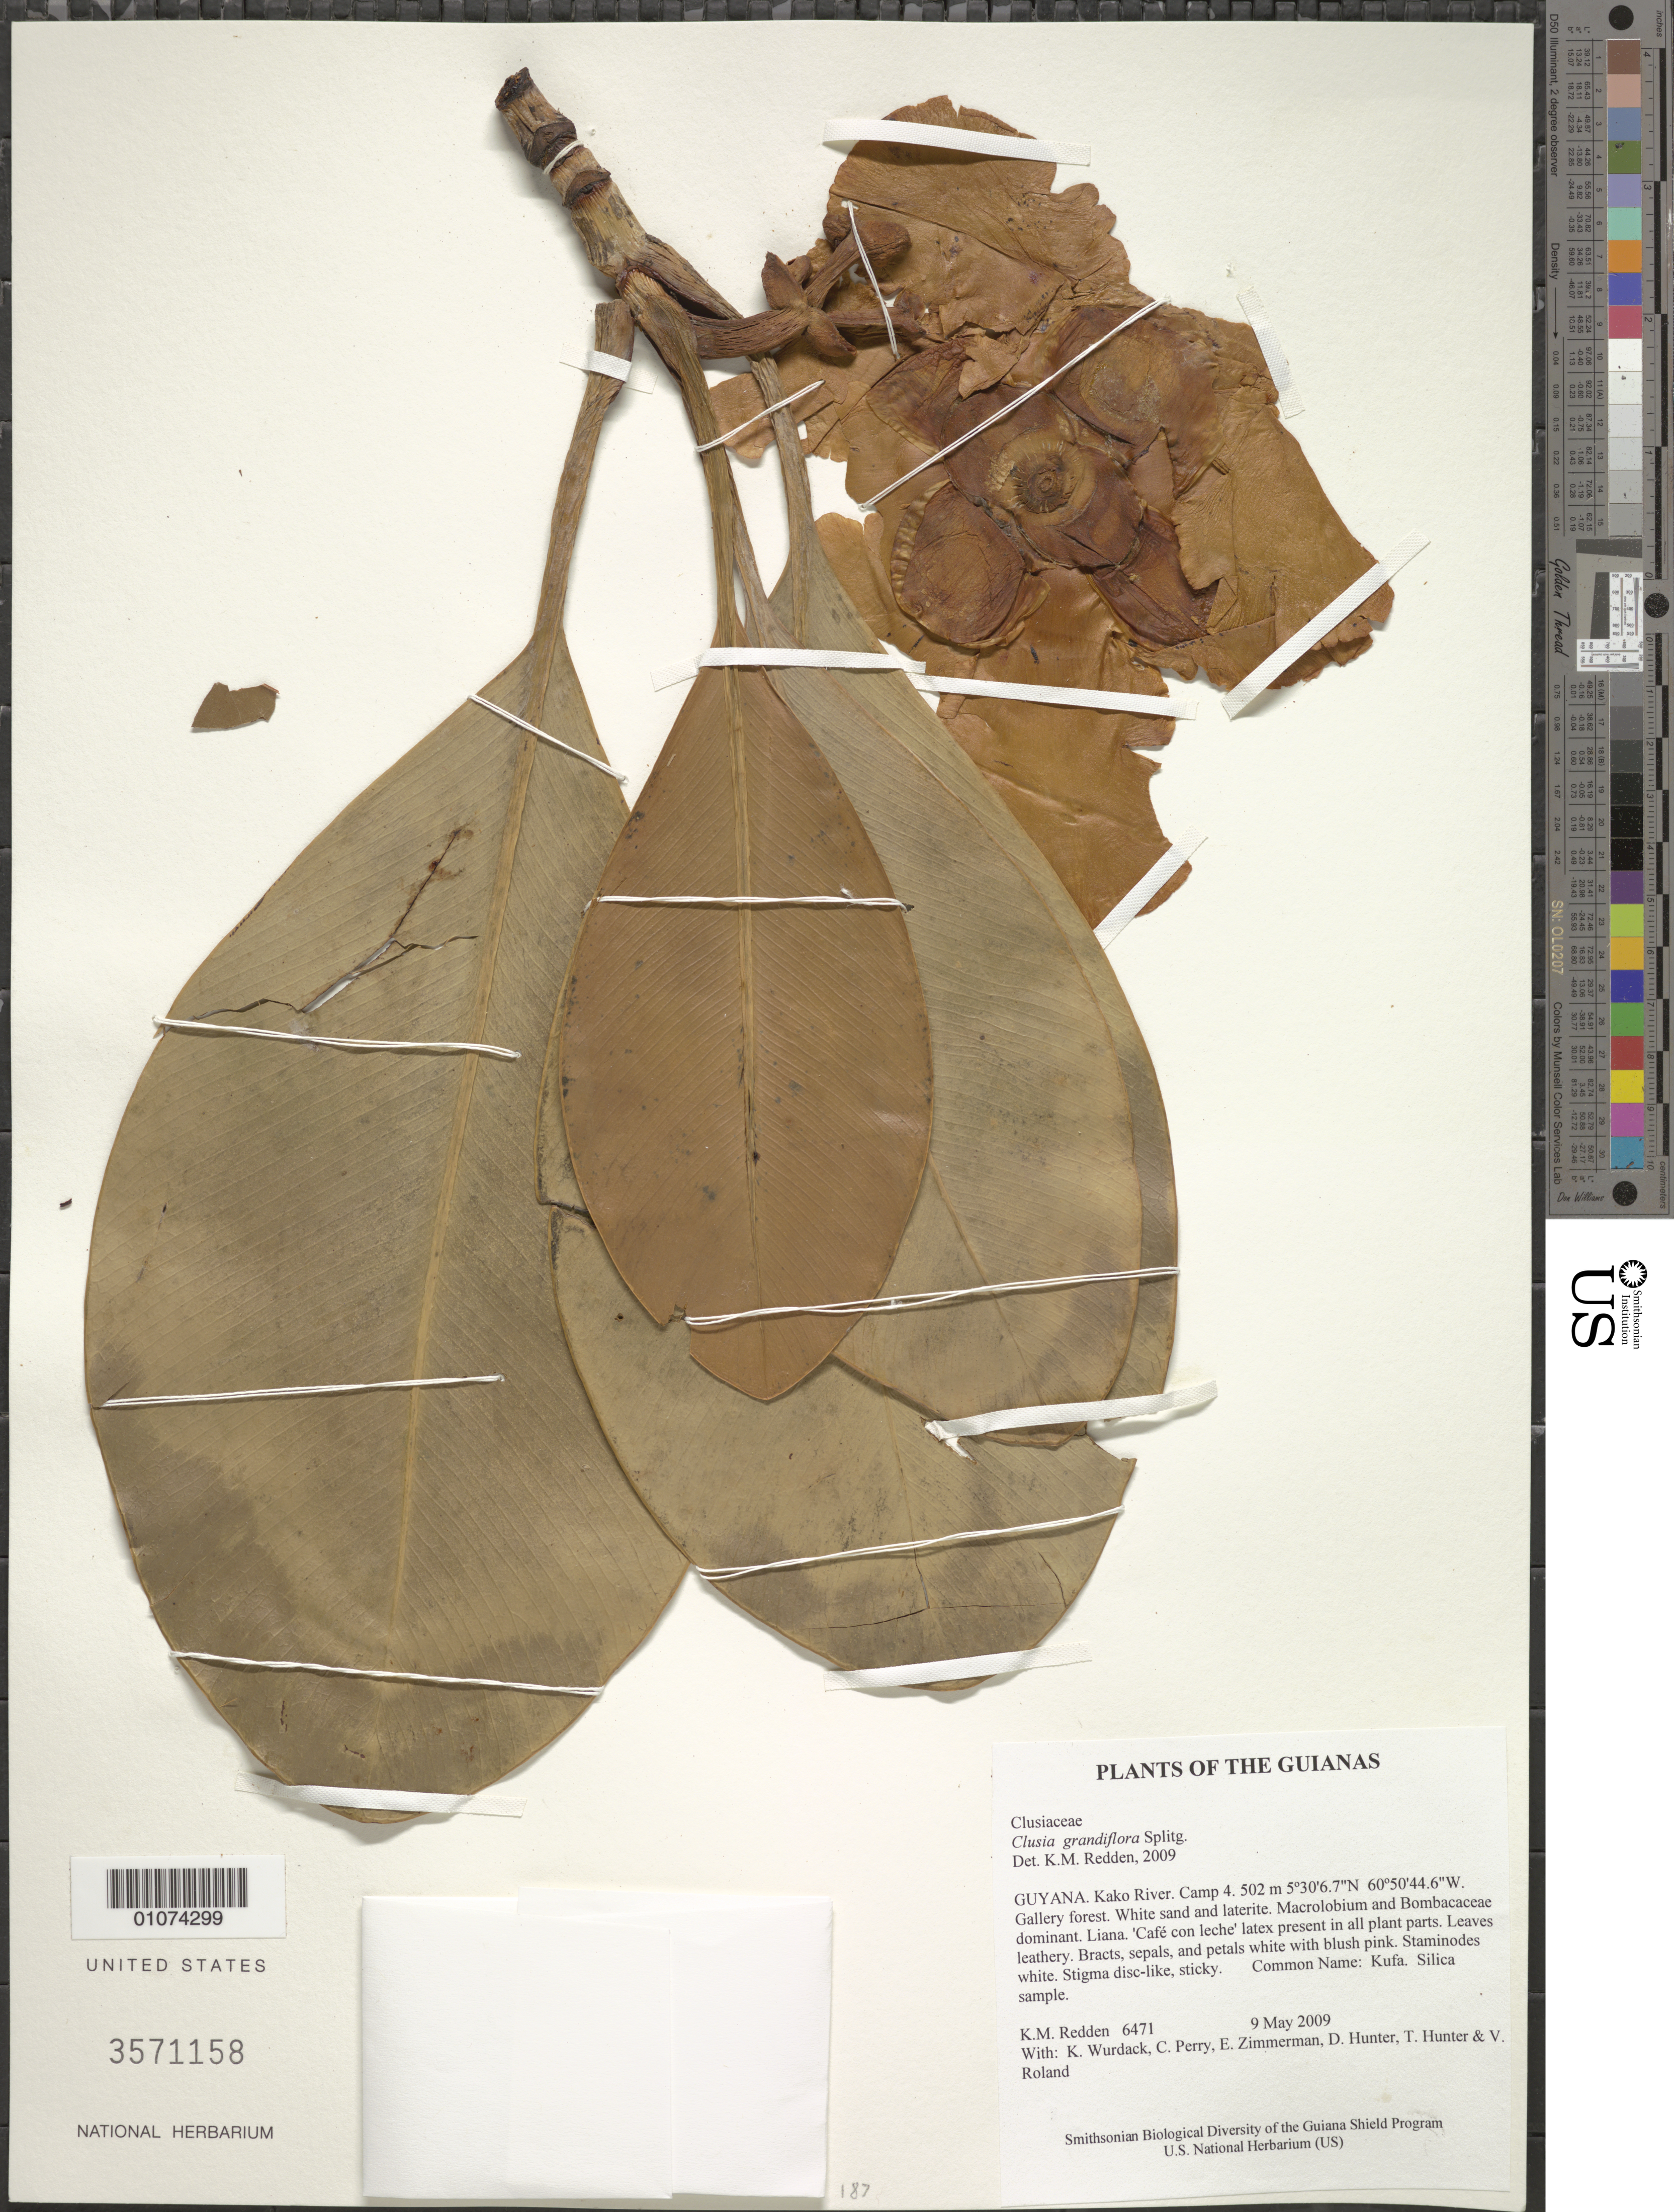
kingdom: Plantae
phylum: Tracheophyta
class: Magnoliopsida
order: Malpighiales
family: Clusiaceae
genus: Clusia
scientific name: Clusia grandiflora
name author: Splitg.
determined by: Redden, K. M.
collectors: K. M. Redden, K. Wurdack, C. Perry, E. Zimmerman, D. Hunter, T. Hunter & V. Roland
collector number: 6471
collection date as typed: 9 May 2009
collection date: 2009-05-09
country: Guyana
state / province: Cuyuni-Mazaruni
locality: Kako River. Camp 4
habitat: Gallery forest. White sand and laterite. Macrolobium and Bombacaceae dominant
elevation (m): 502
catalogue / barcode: US 3571158